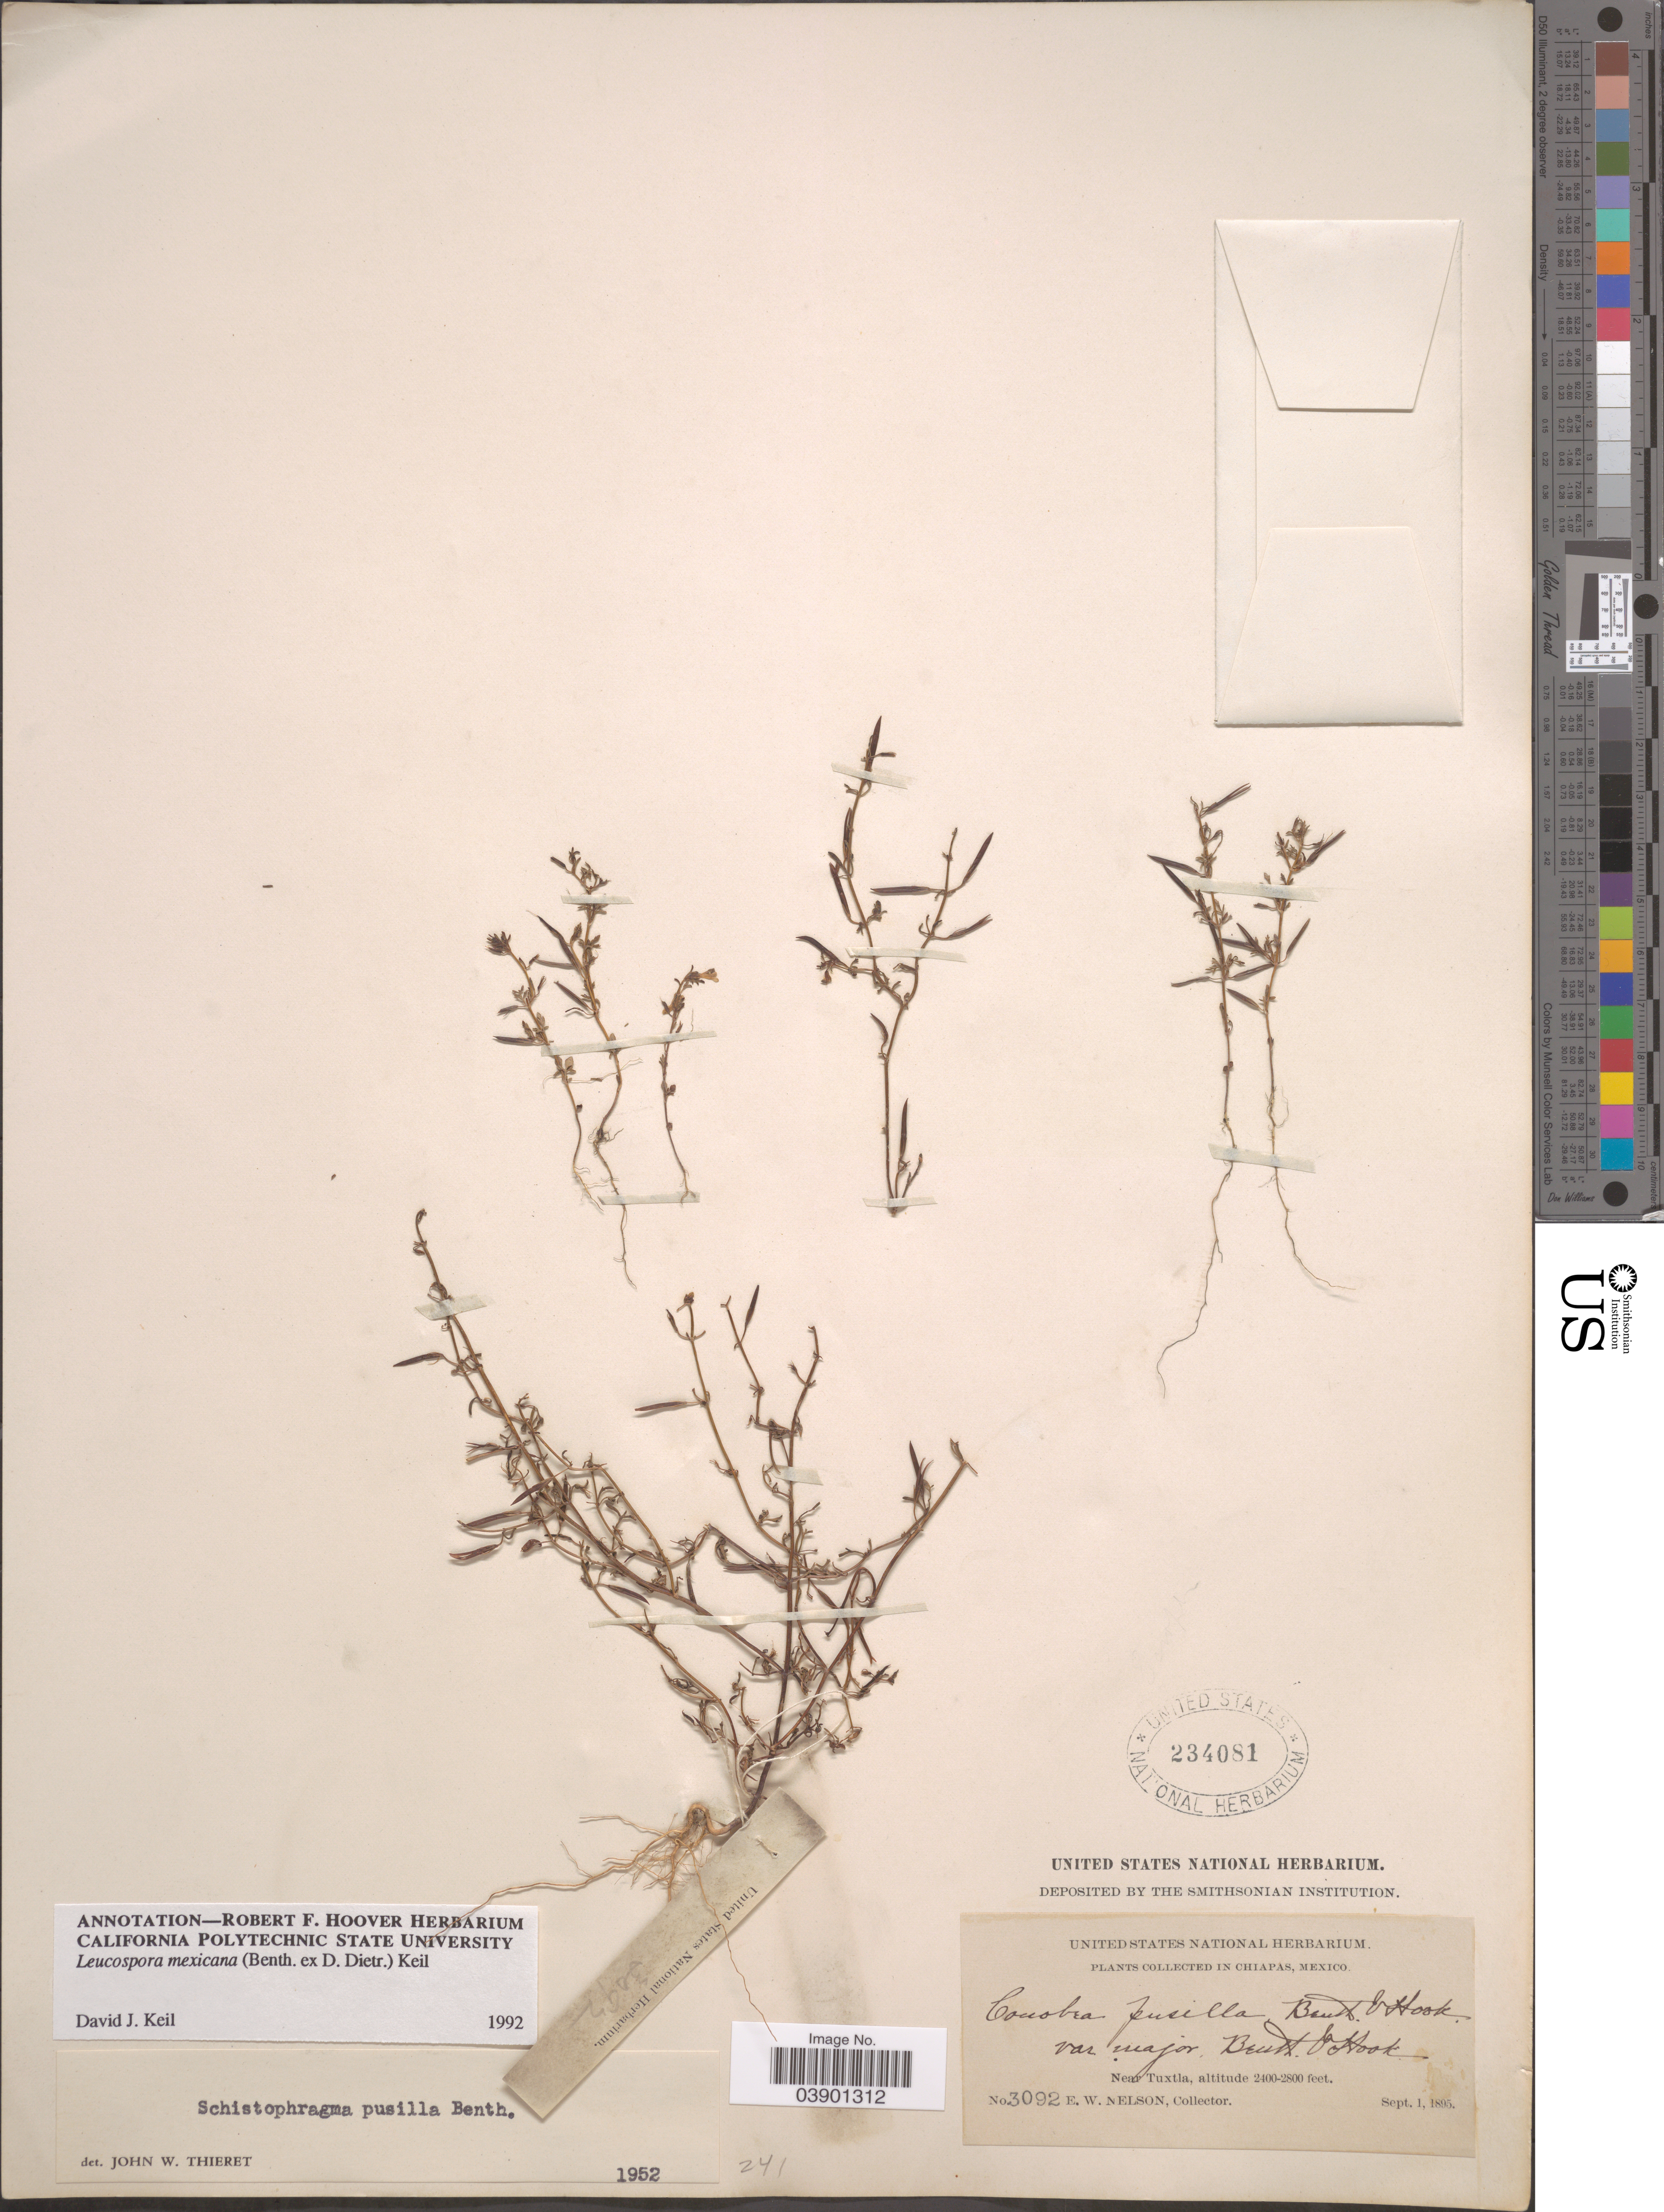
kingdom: Plantae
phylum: Tracheophyta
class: Magnoliopsida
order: Lamiales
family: Plantaginaceae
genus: Schistophragma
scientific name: Schistophragma pusillum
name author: Benth.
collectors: E. W. Nelson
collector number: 3092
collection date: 1895-09-01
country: Mexico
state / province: Chiapas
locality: Near Tuxtla.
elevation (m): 732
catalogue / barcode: US 234081